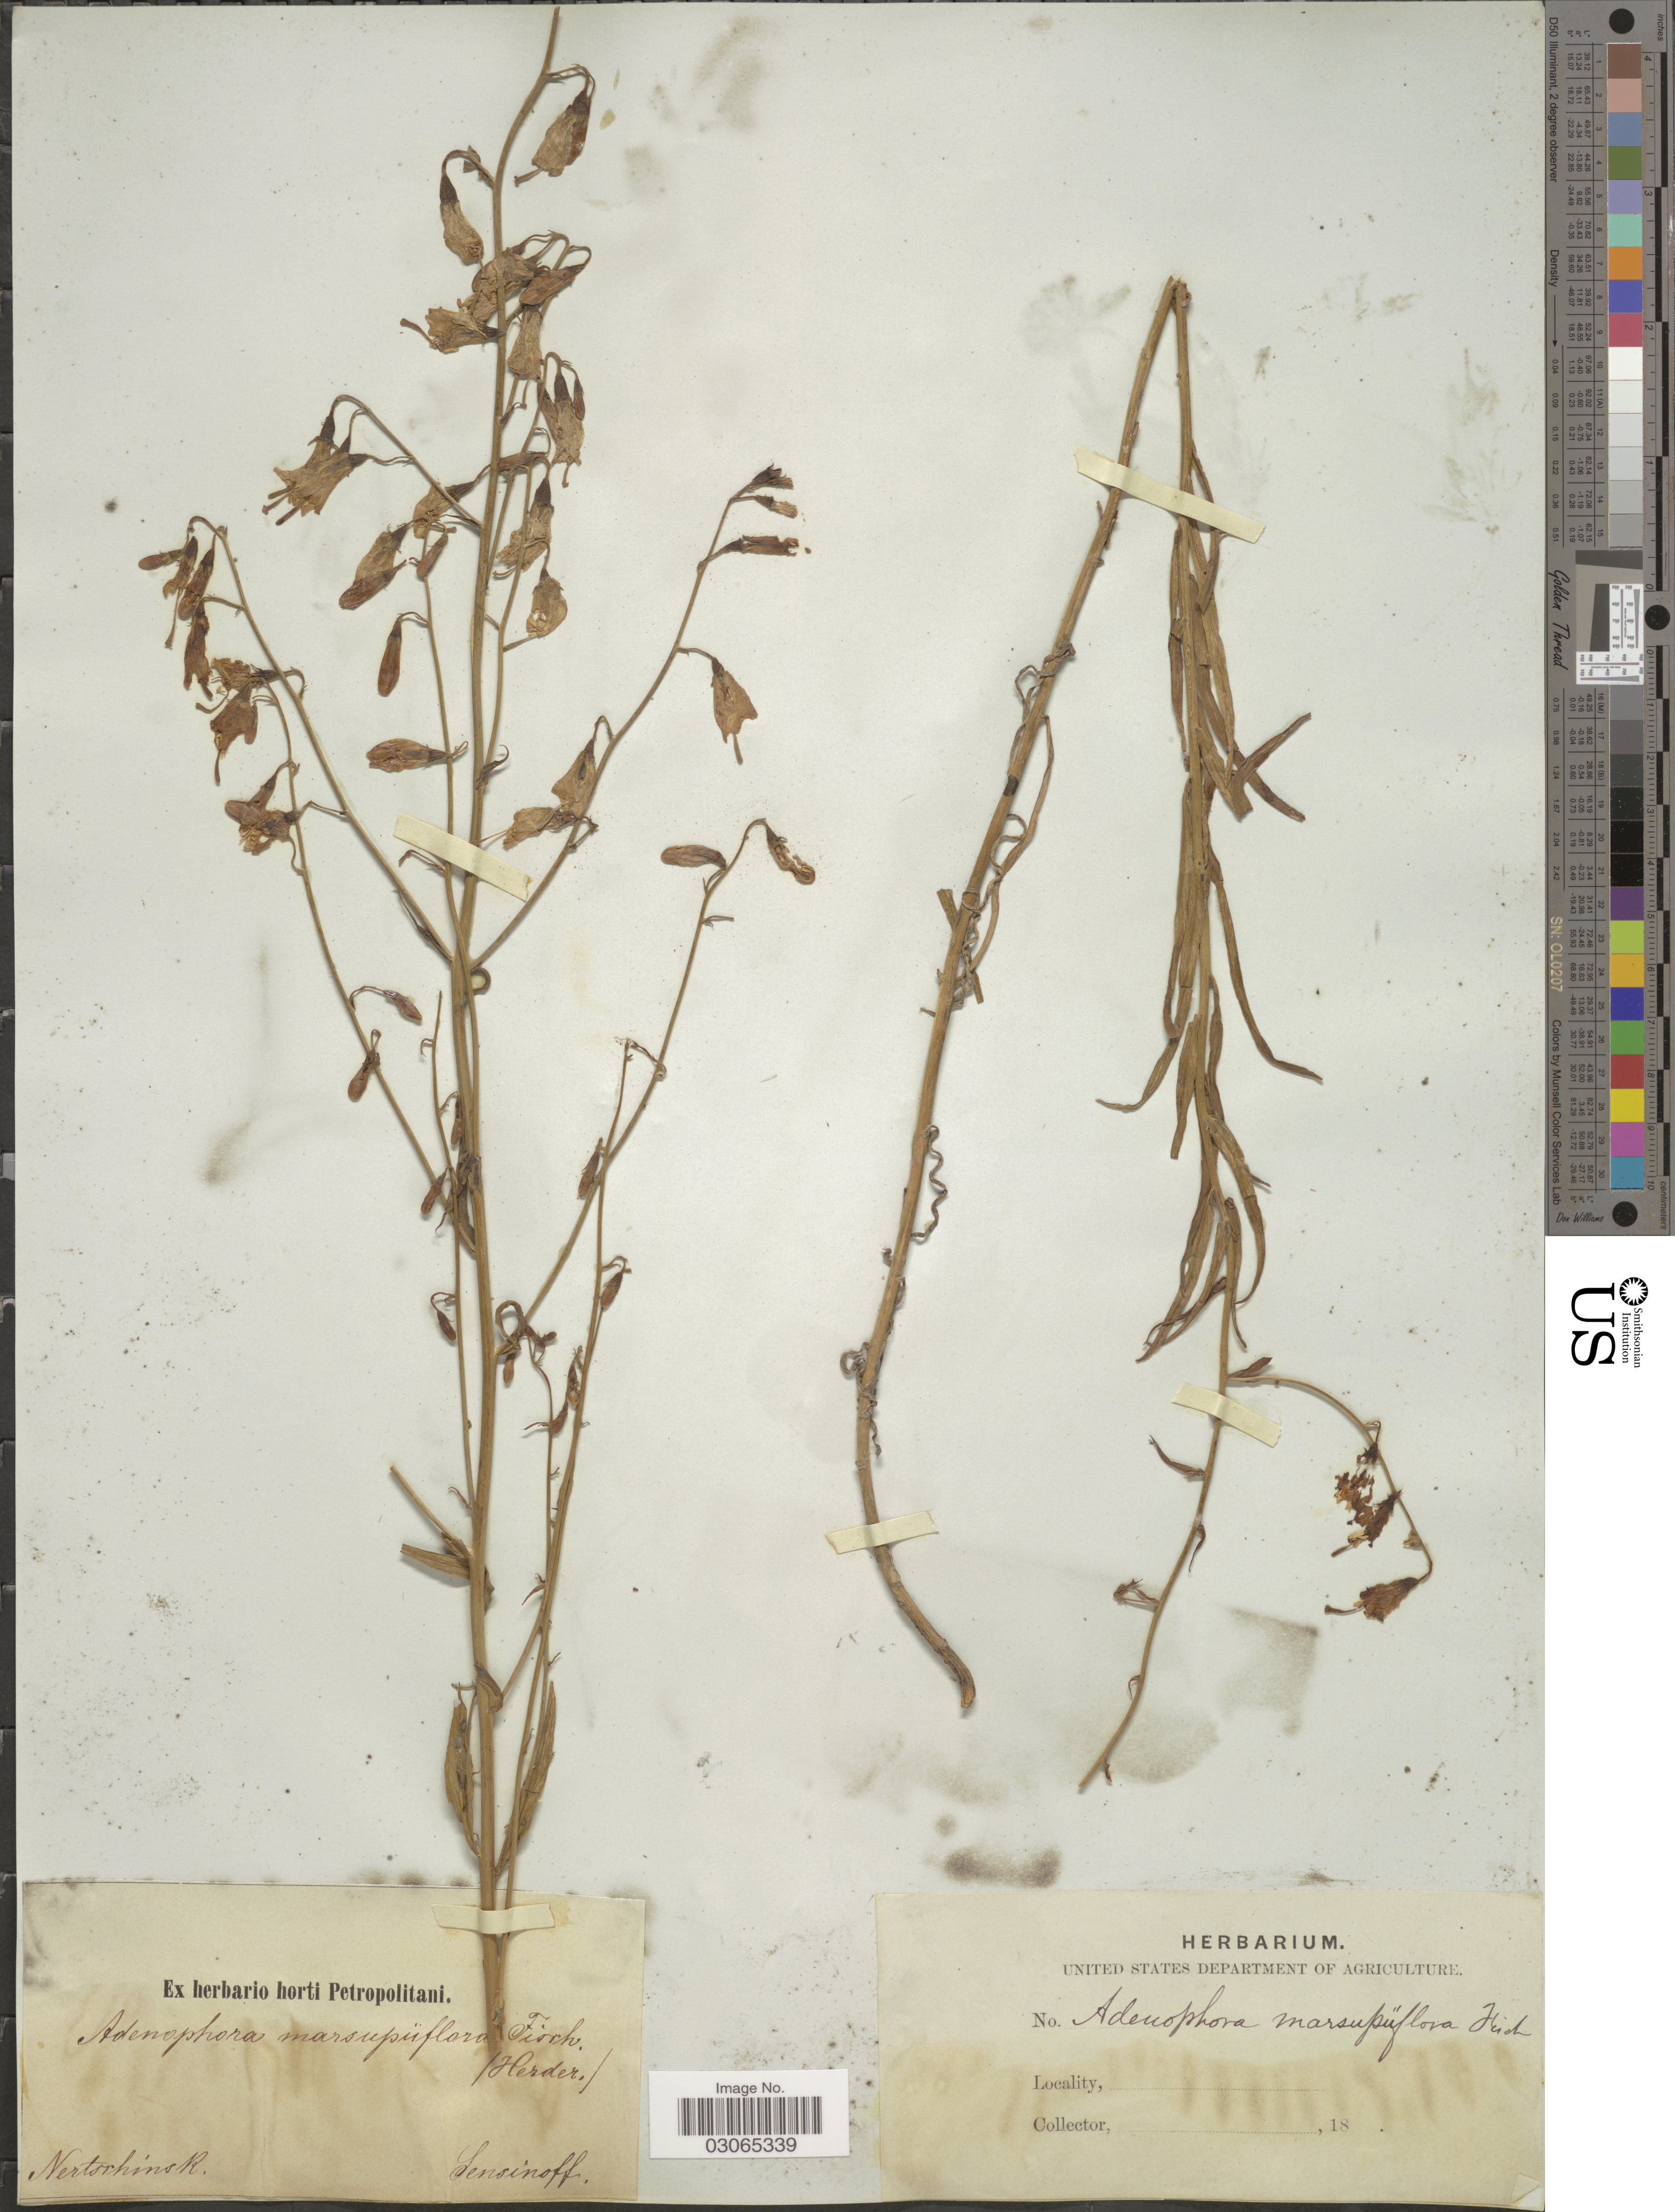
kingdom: Plantae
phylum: Tracheophyta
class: Magnoliopsida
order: Asterales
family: Campanulaceae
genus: Adenophora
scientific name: Adenophora marsupiiflora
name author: Fisch.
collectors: Sensinoff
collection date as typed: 18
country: Russian Federation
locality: Nertschinsk.